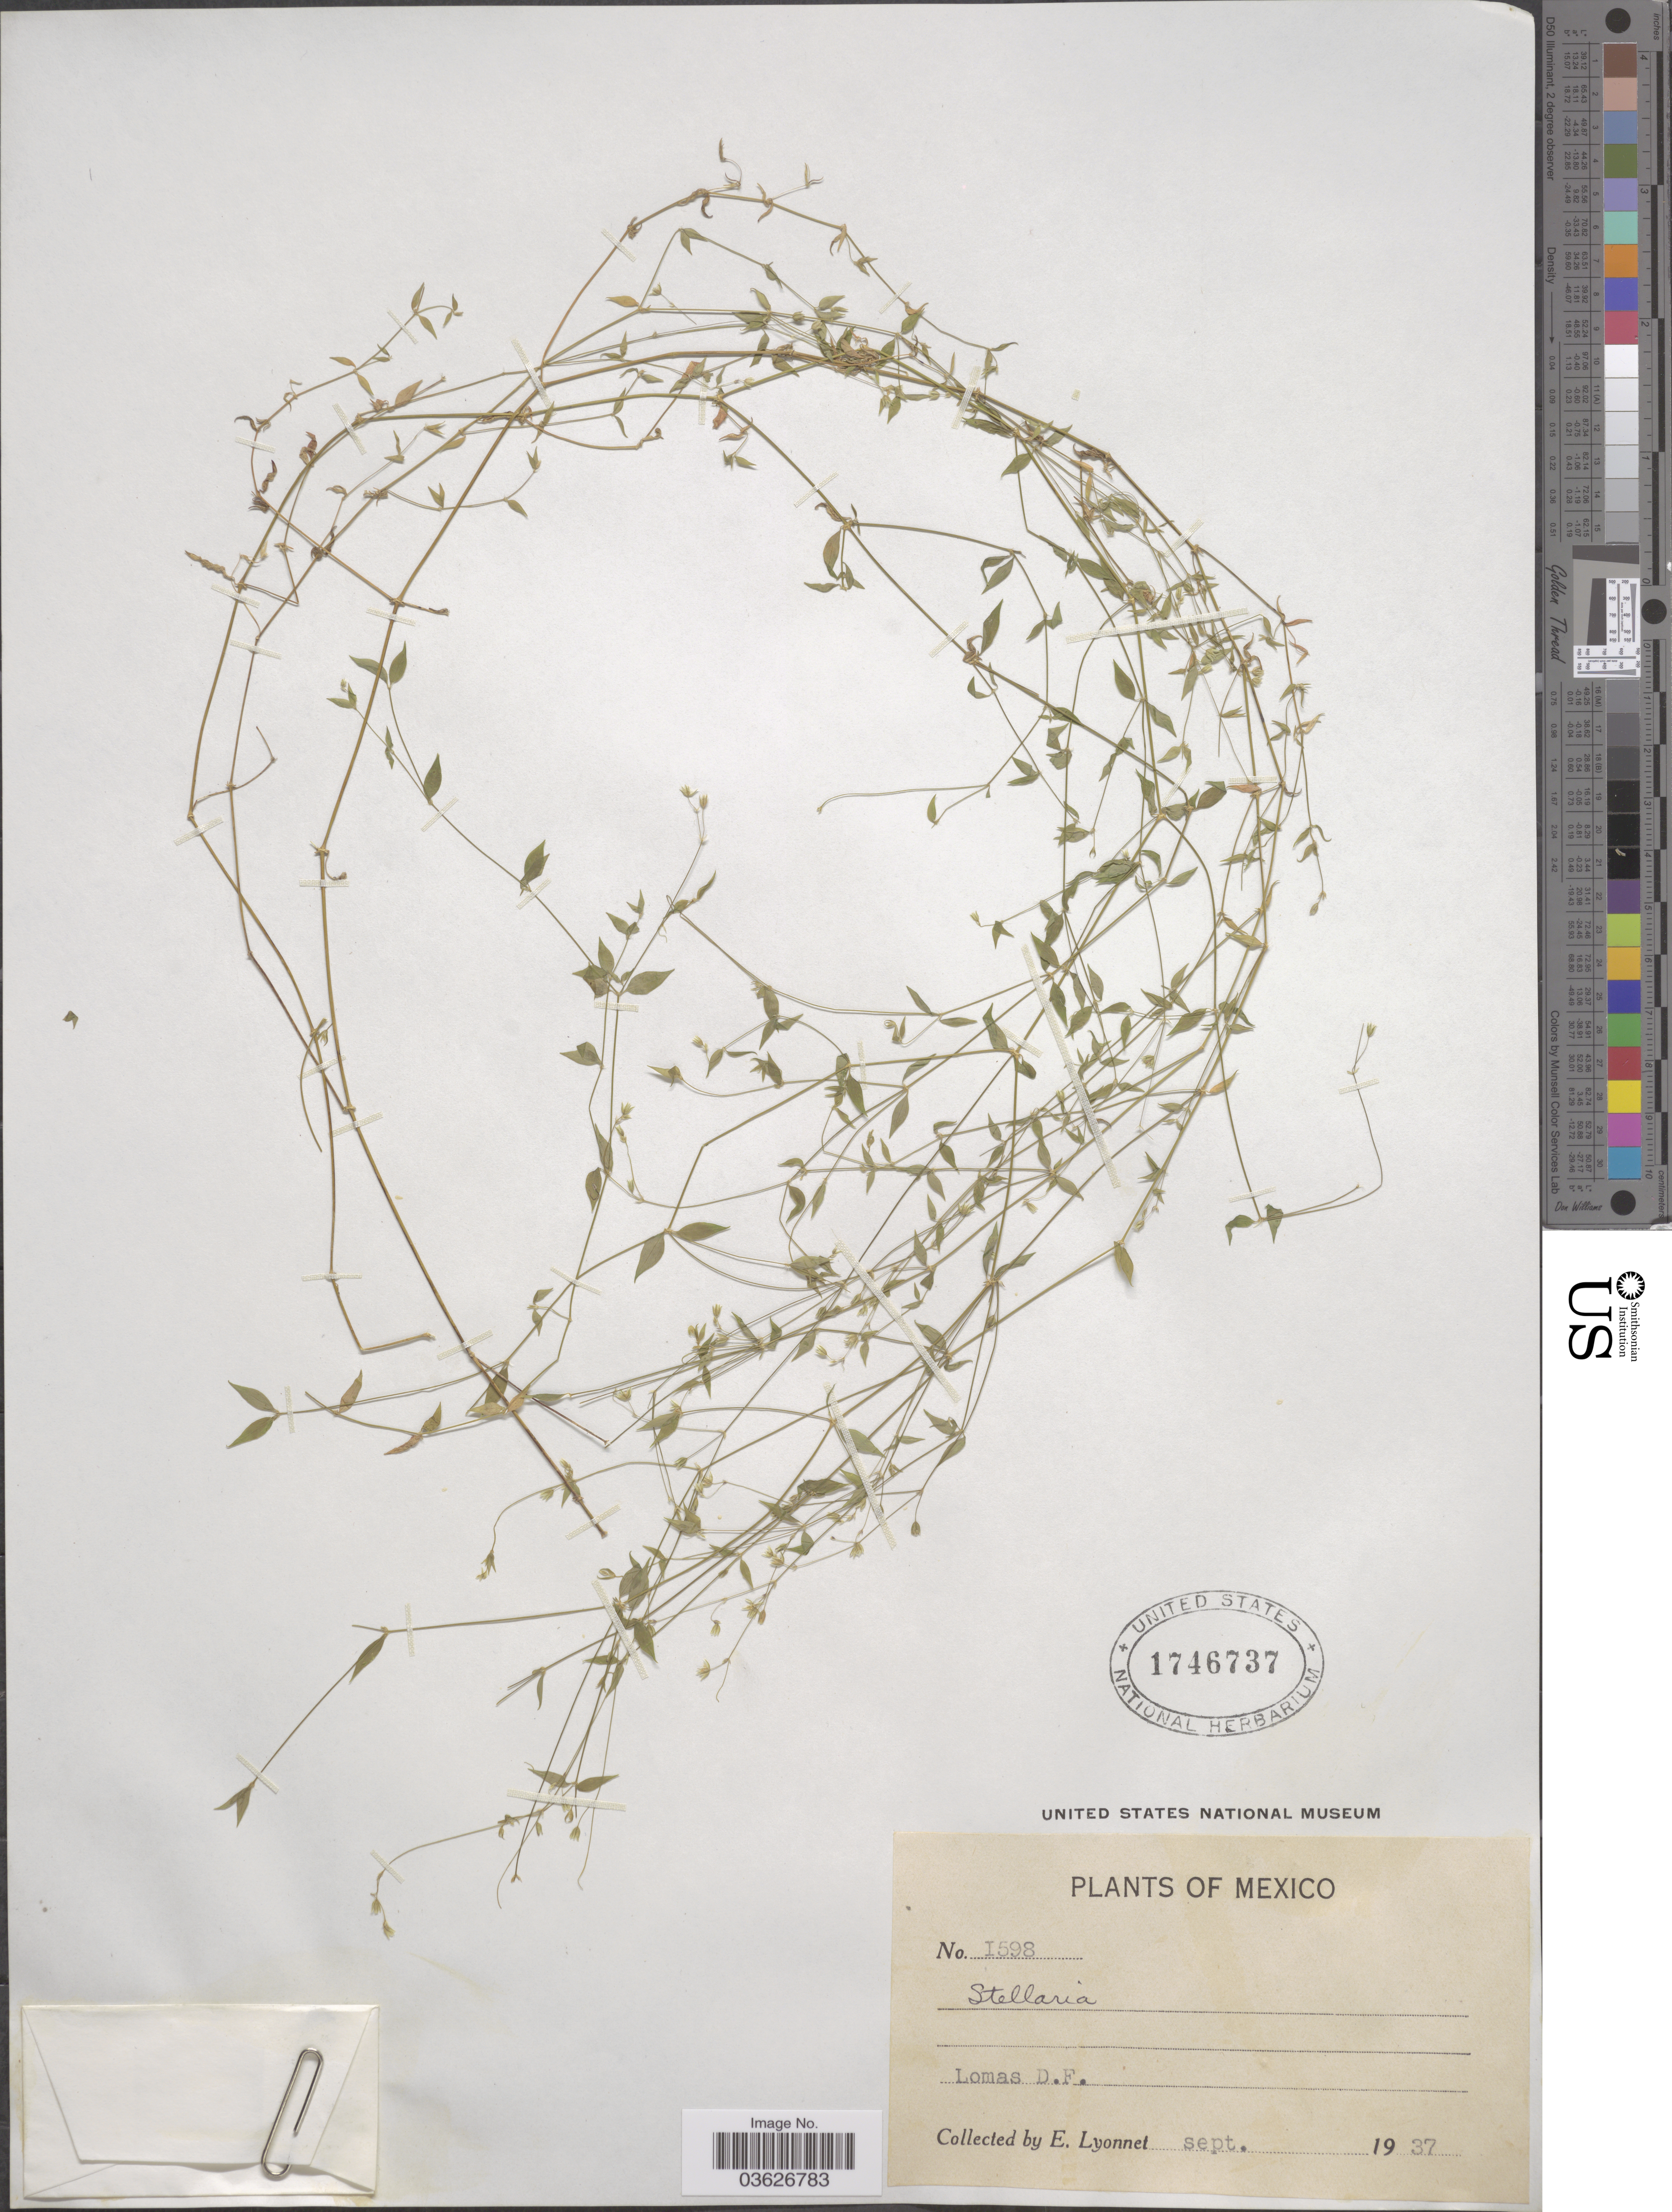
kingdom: Plantae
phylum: Tracheophyta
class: Magnoliopsida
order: Caryophyllales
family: Caryophyllaceae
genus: Drymaria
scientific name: Drymaria sp.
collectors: E. Lyonnet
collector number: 1598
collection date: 1937-09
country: Mexico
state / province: Distrito Federal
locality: Lomas.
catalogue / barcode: US 1746737